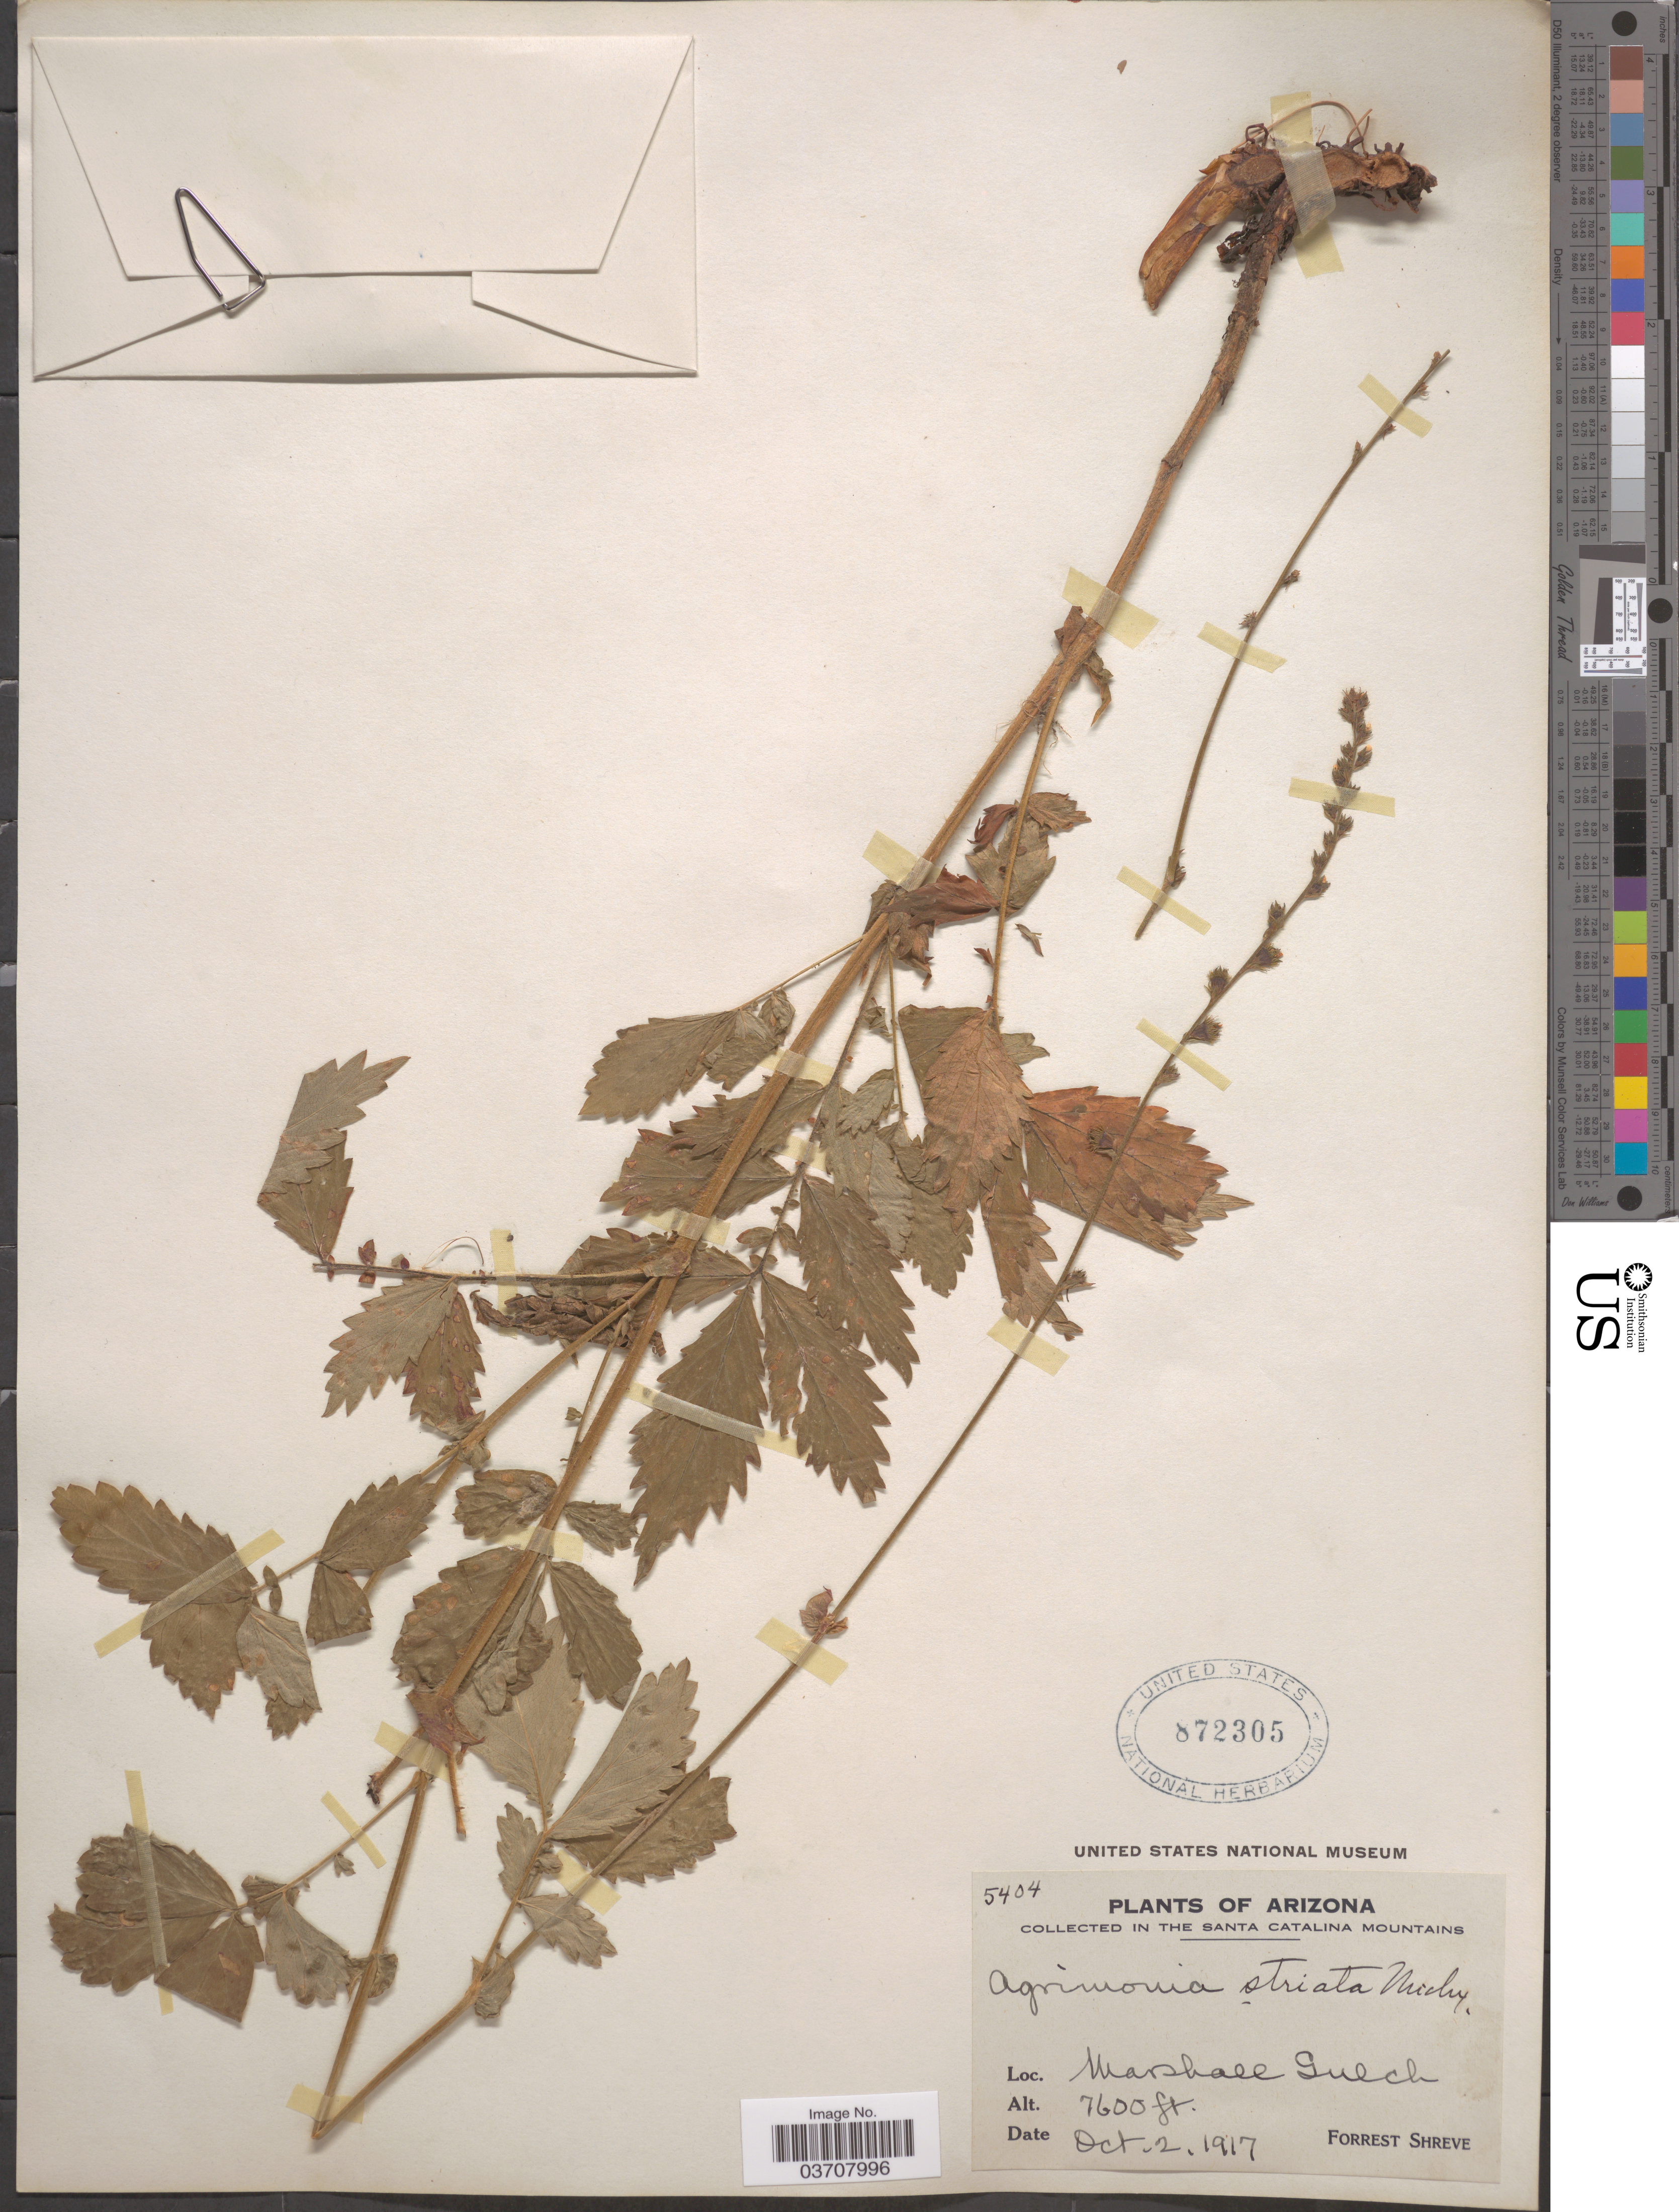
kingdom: Plantae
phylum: Tracheophyta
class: Magnoliopsida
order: Rosales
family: Rosaceae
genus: Agrimonia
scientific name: Agrimonia striata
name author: Michx.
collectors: F. Shreve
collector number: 5404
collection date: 1917-10-02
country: United States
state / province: Arizona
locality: In the Santa Catalina Mountains. Marshall Gulch.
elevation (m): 2316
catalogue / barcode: US 872305